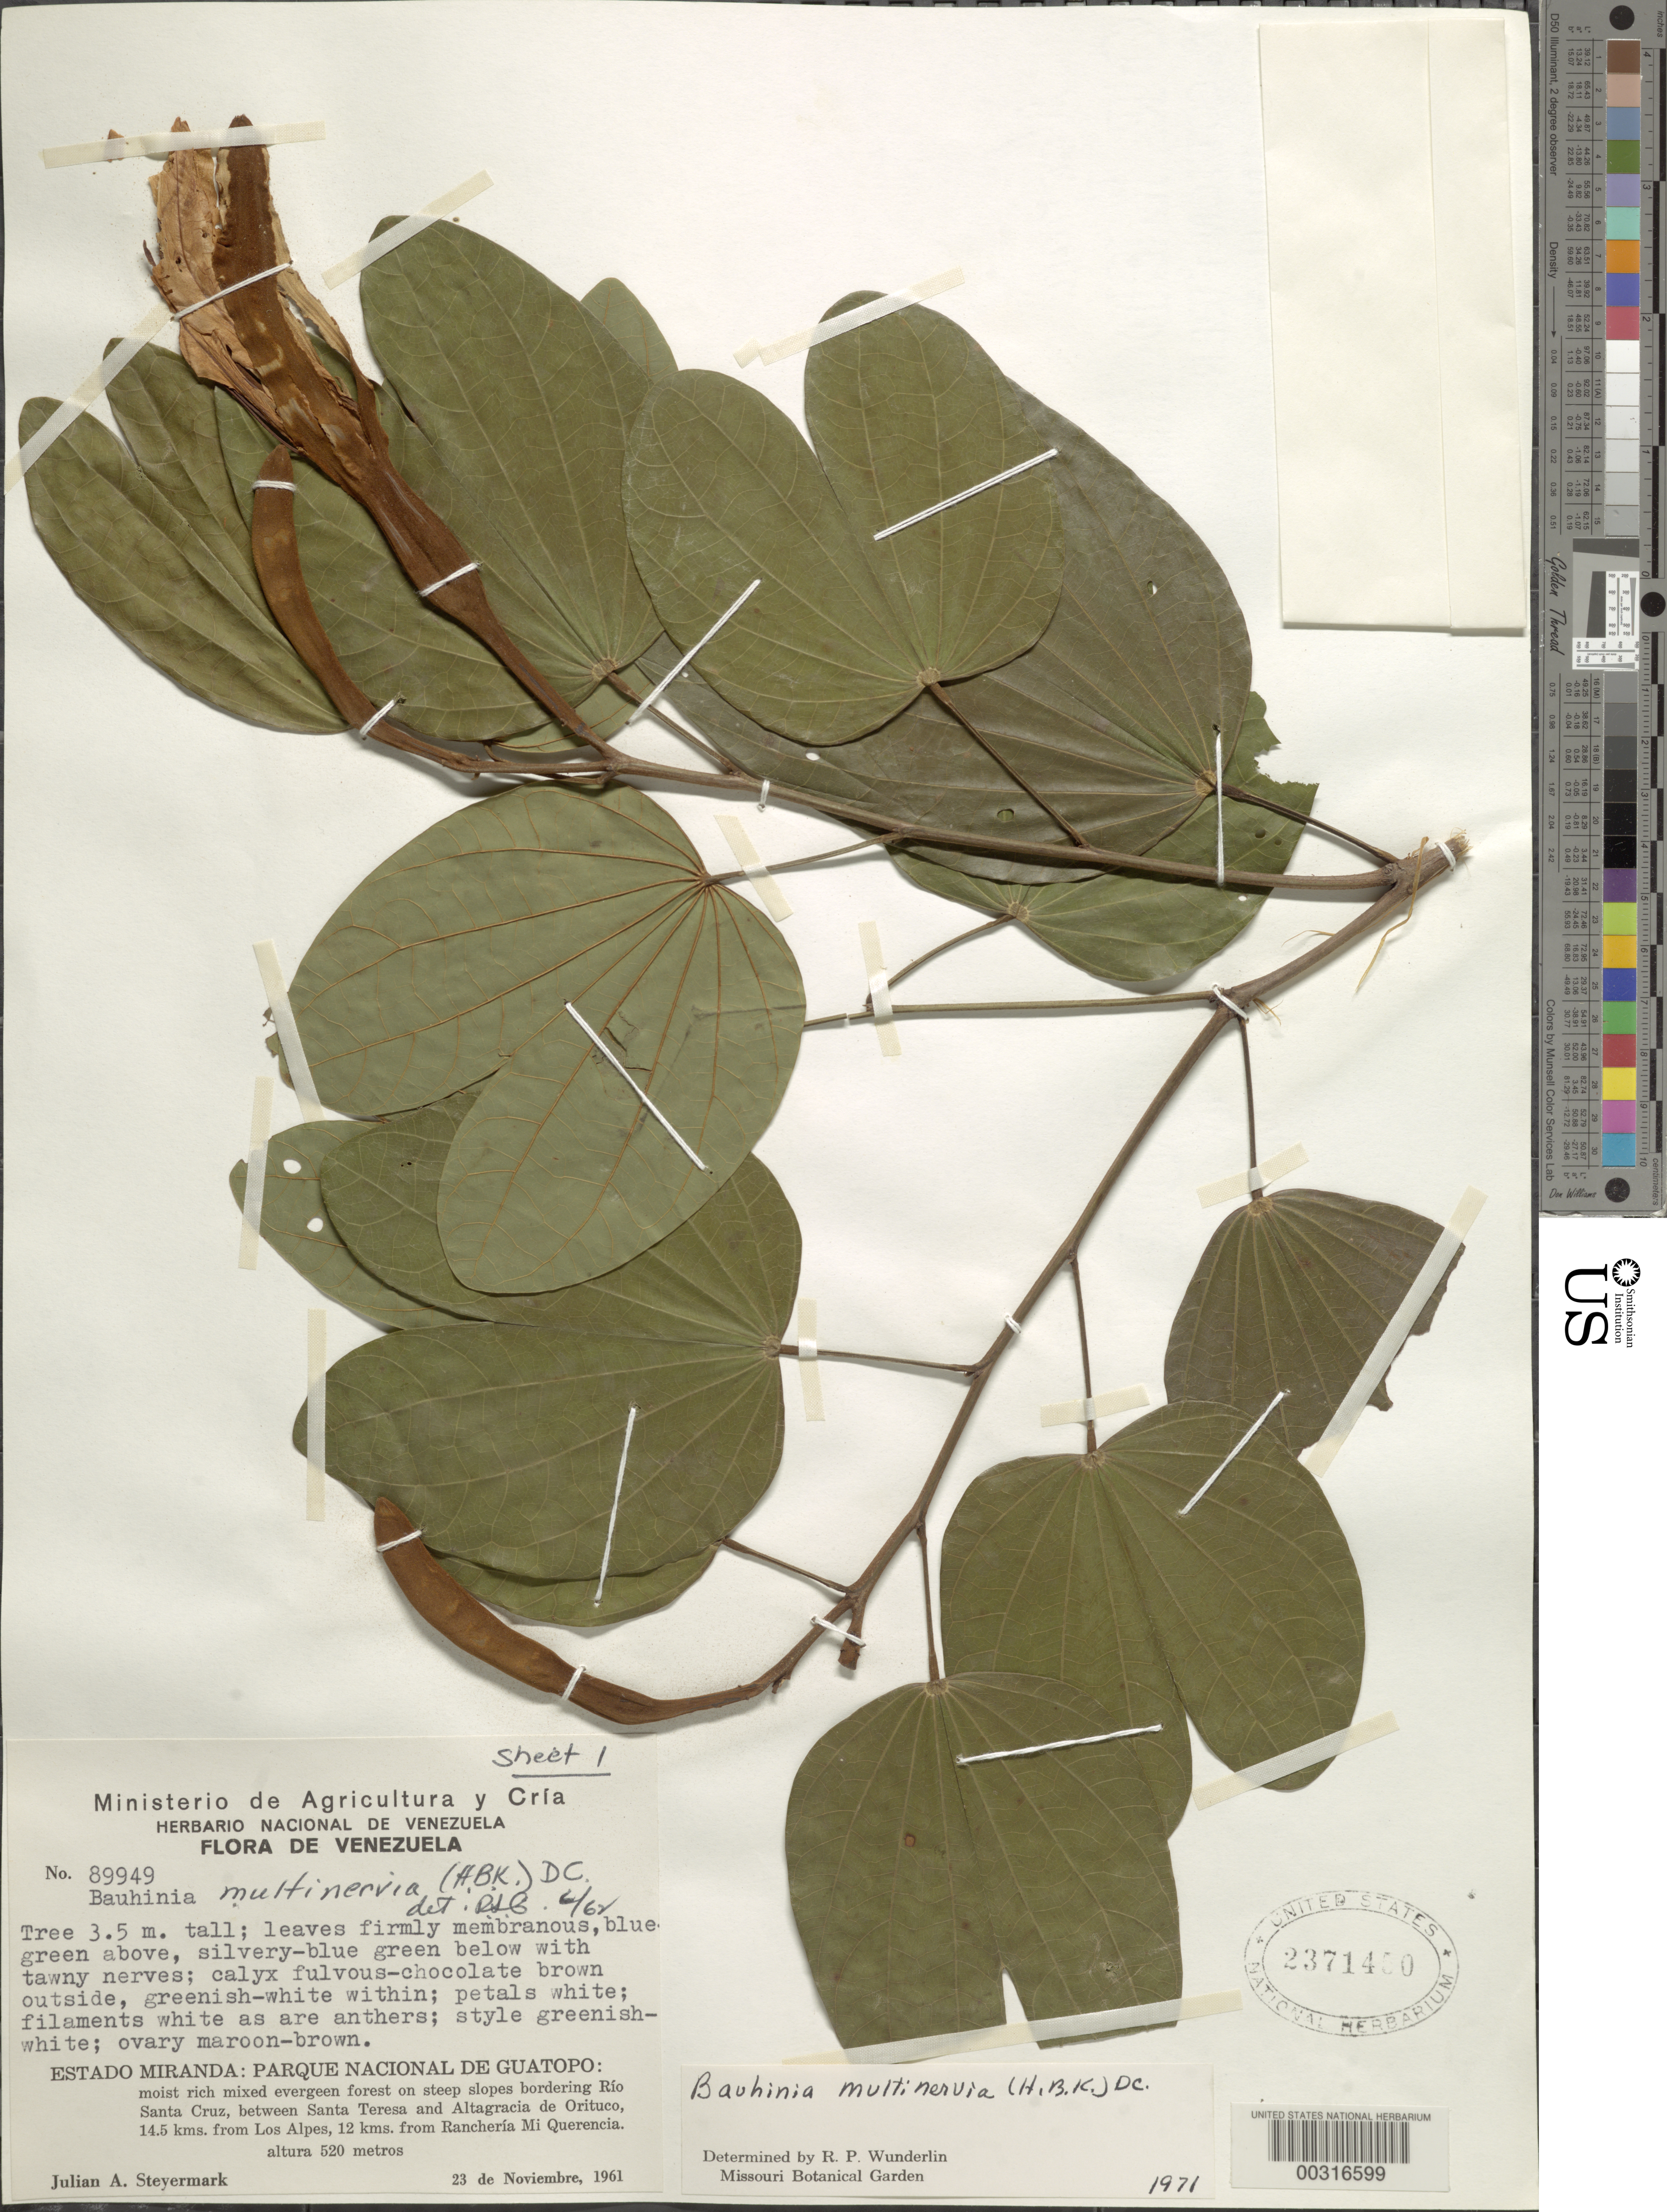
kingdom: Plantae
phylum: Tracheophyta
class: Magnoliopsida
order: Fabales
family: Fabaceae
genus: Bauhinia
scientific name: Bauhinia multinervia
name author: (Kunth) DC.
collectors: J. Steyermark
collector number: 89949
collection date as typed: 23 Nov 1961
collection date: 1961-11-23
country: Venezuela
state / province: Miranda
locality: Parque nacional de guatopo, bordering rio santa cruz, between santa teresa and altagracia de orituco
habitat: Evergreen forest on steep slopes bordering river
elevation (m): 520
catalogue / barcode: US 2371450